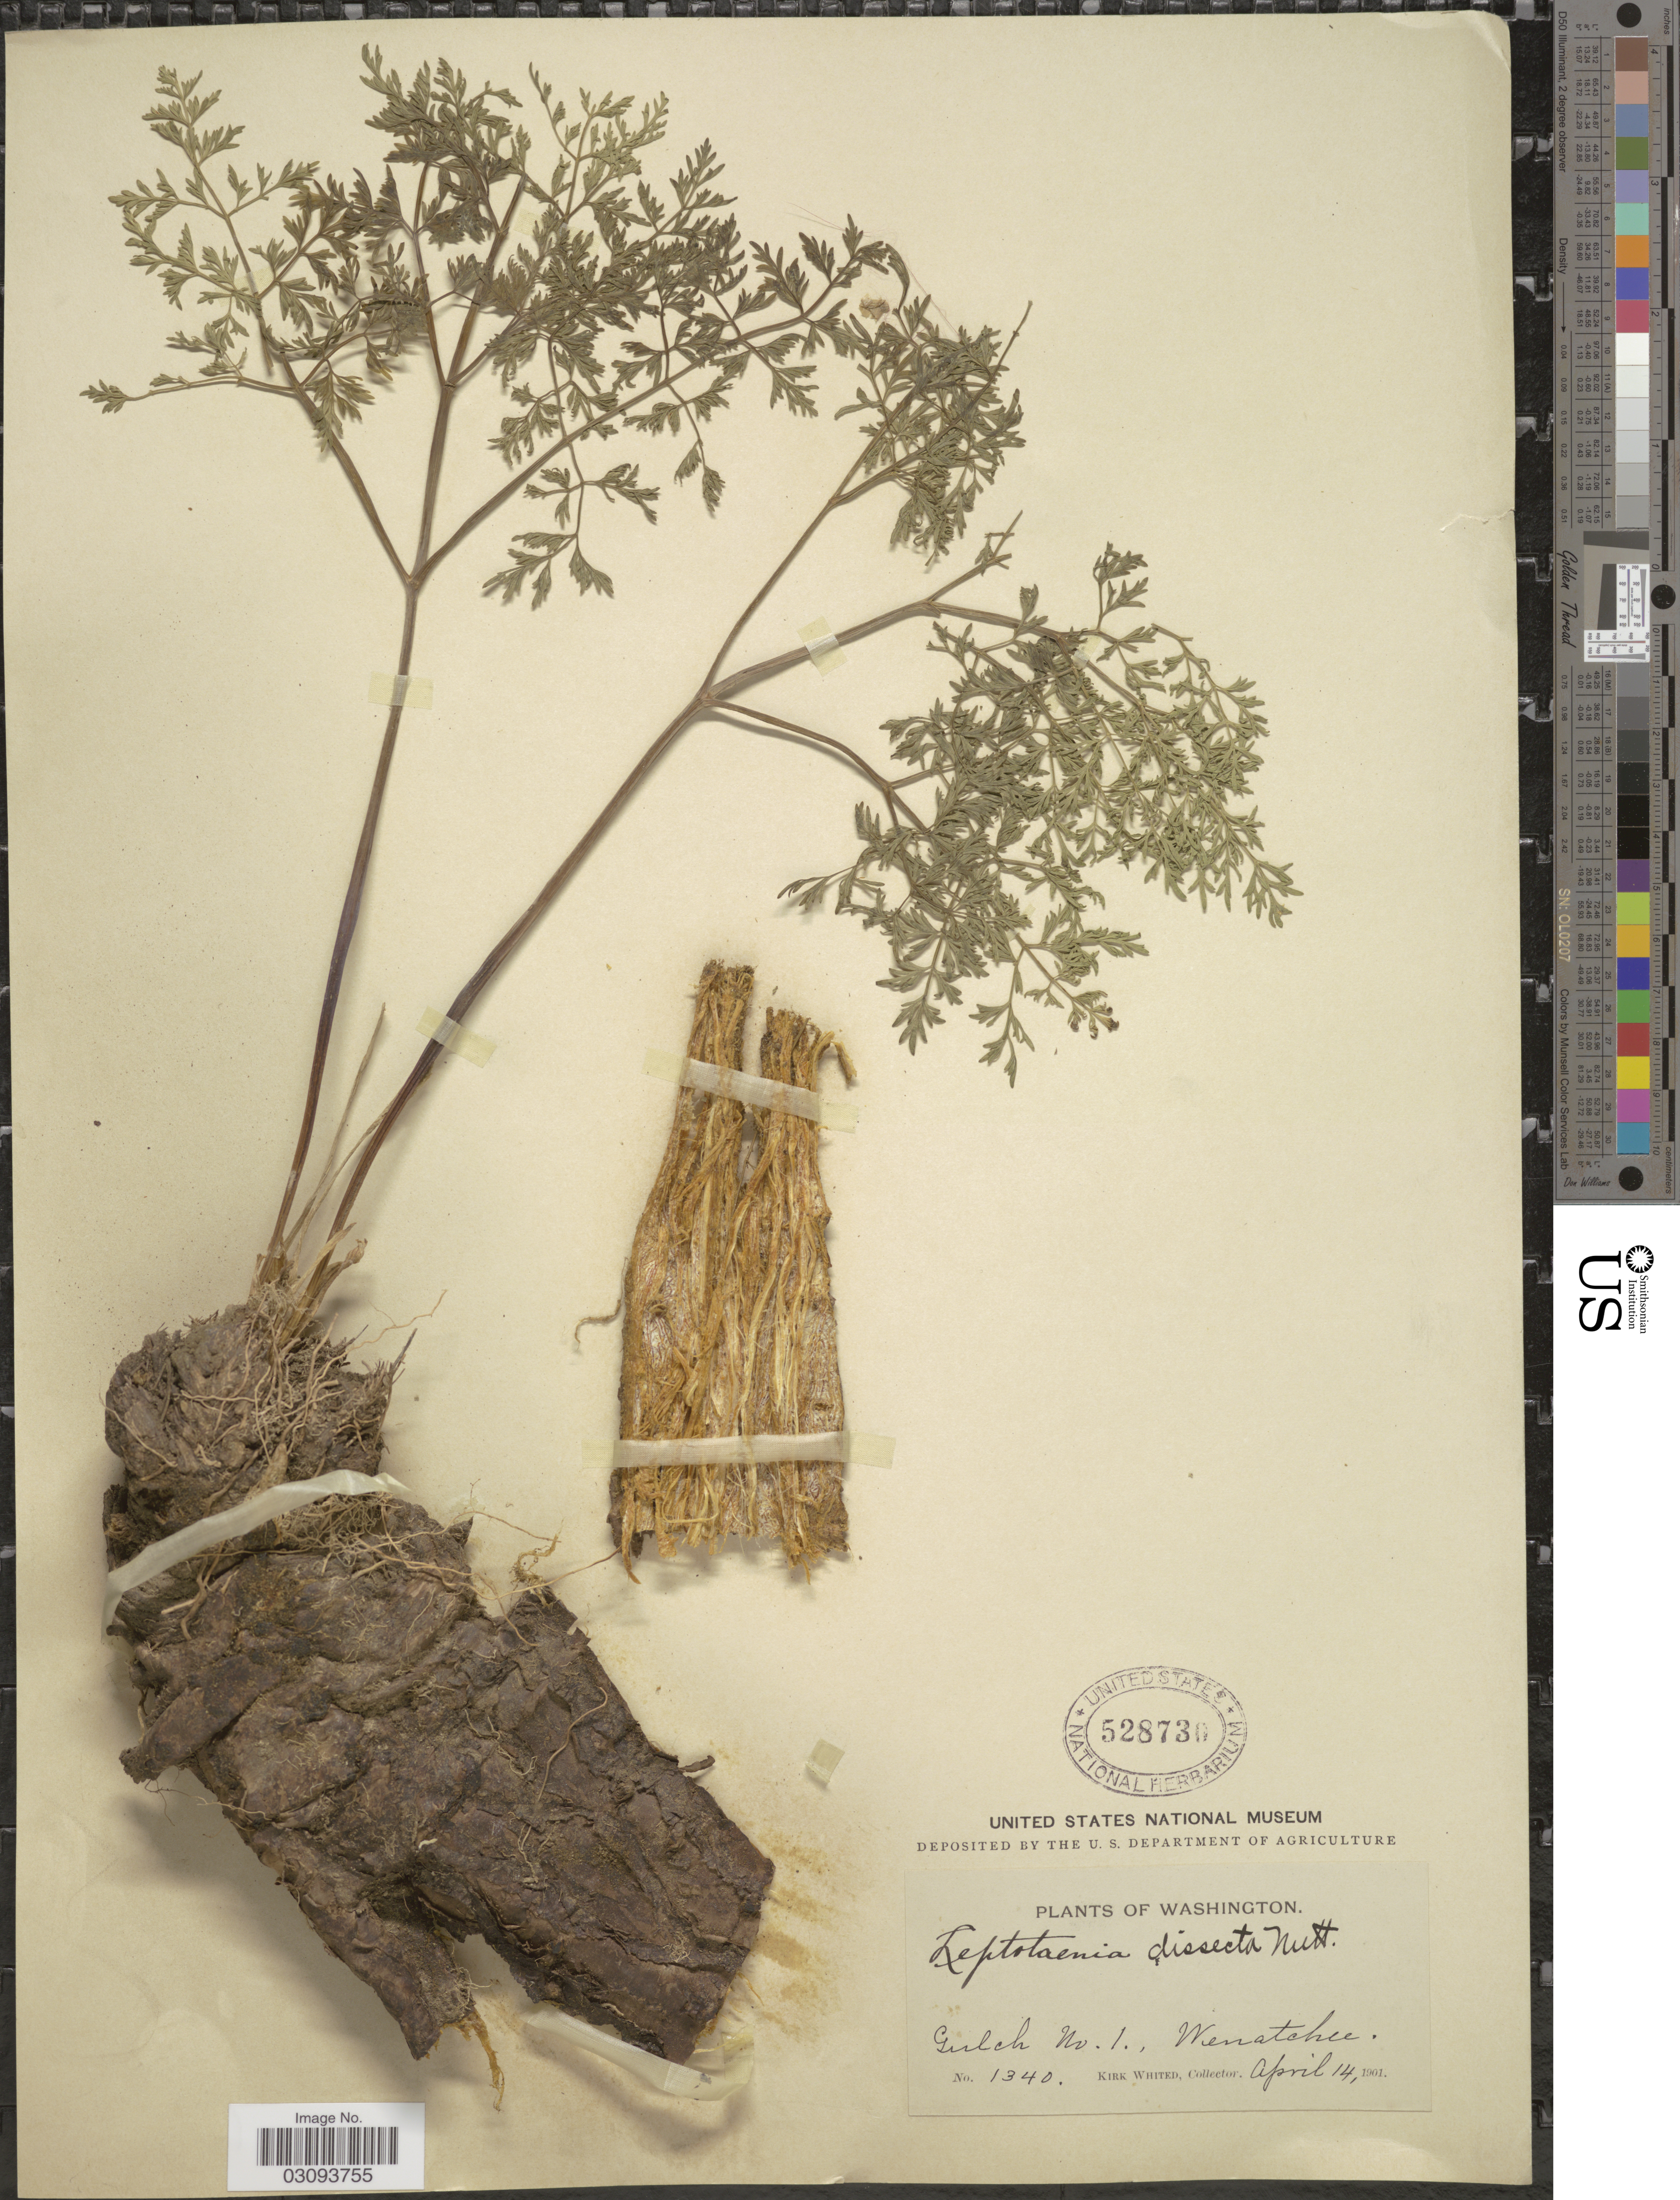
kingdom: Plantae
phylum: Tracheophyta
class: Magnoliopsida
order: Apiales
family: Apiaceae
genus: Lomatium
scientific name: Lomatium dissectum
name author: (Nutt.) Mathias & Constance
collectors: K. Whited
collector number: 1340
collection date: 1901-04-14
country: United States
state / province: Washington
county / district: Chelan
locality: Gulch No. 1., Wenatchee.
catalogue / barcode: US 528730